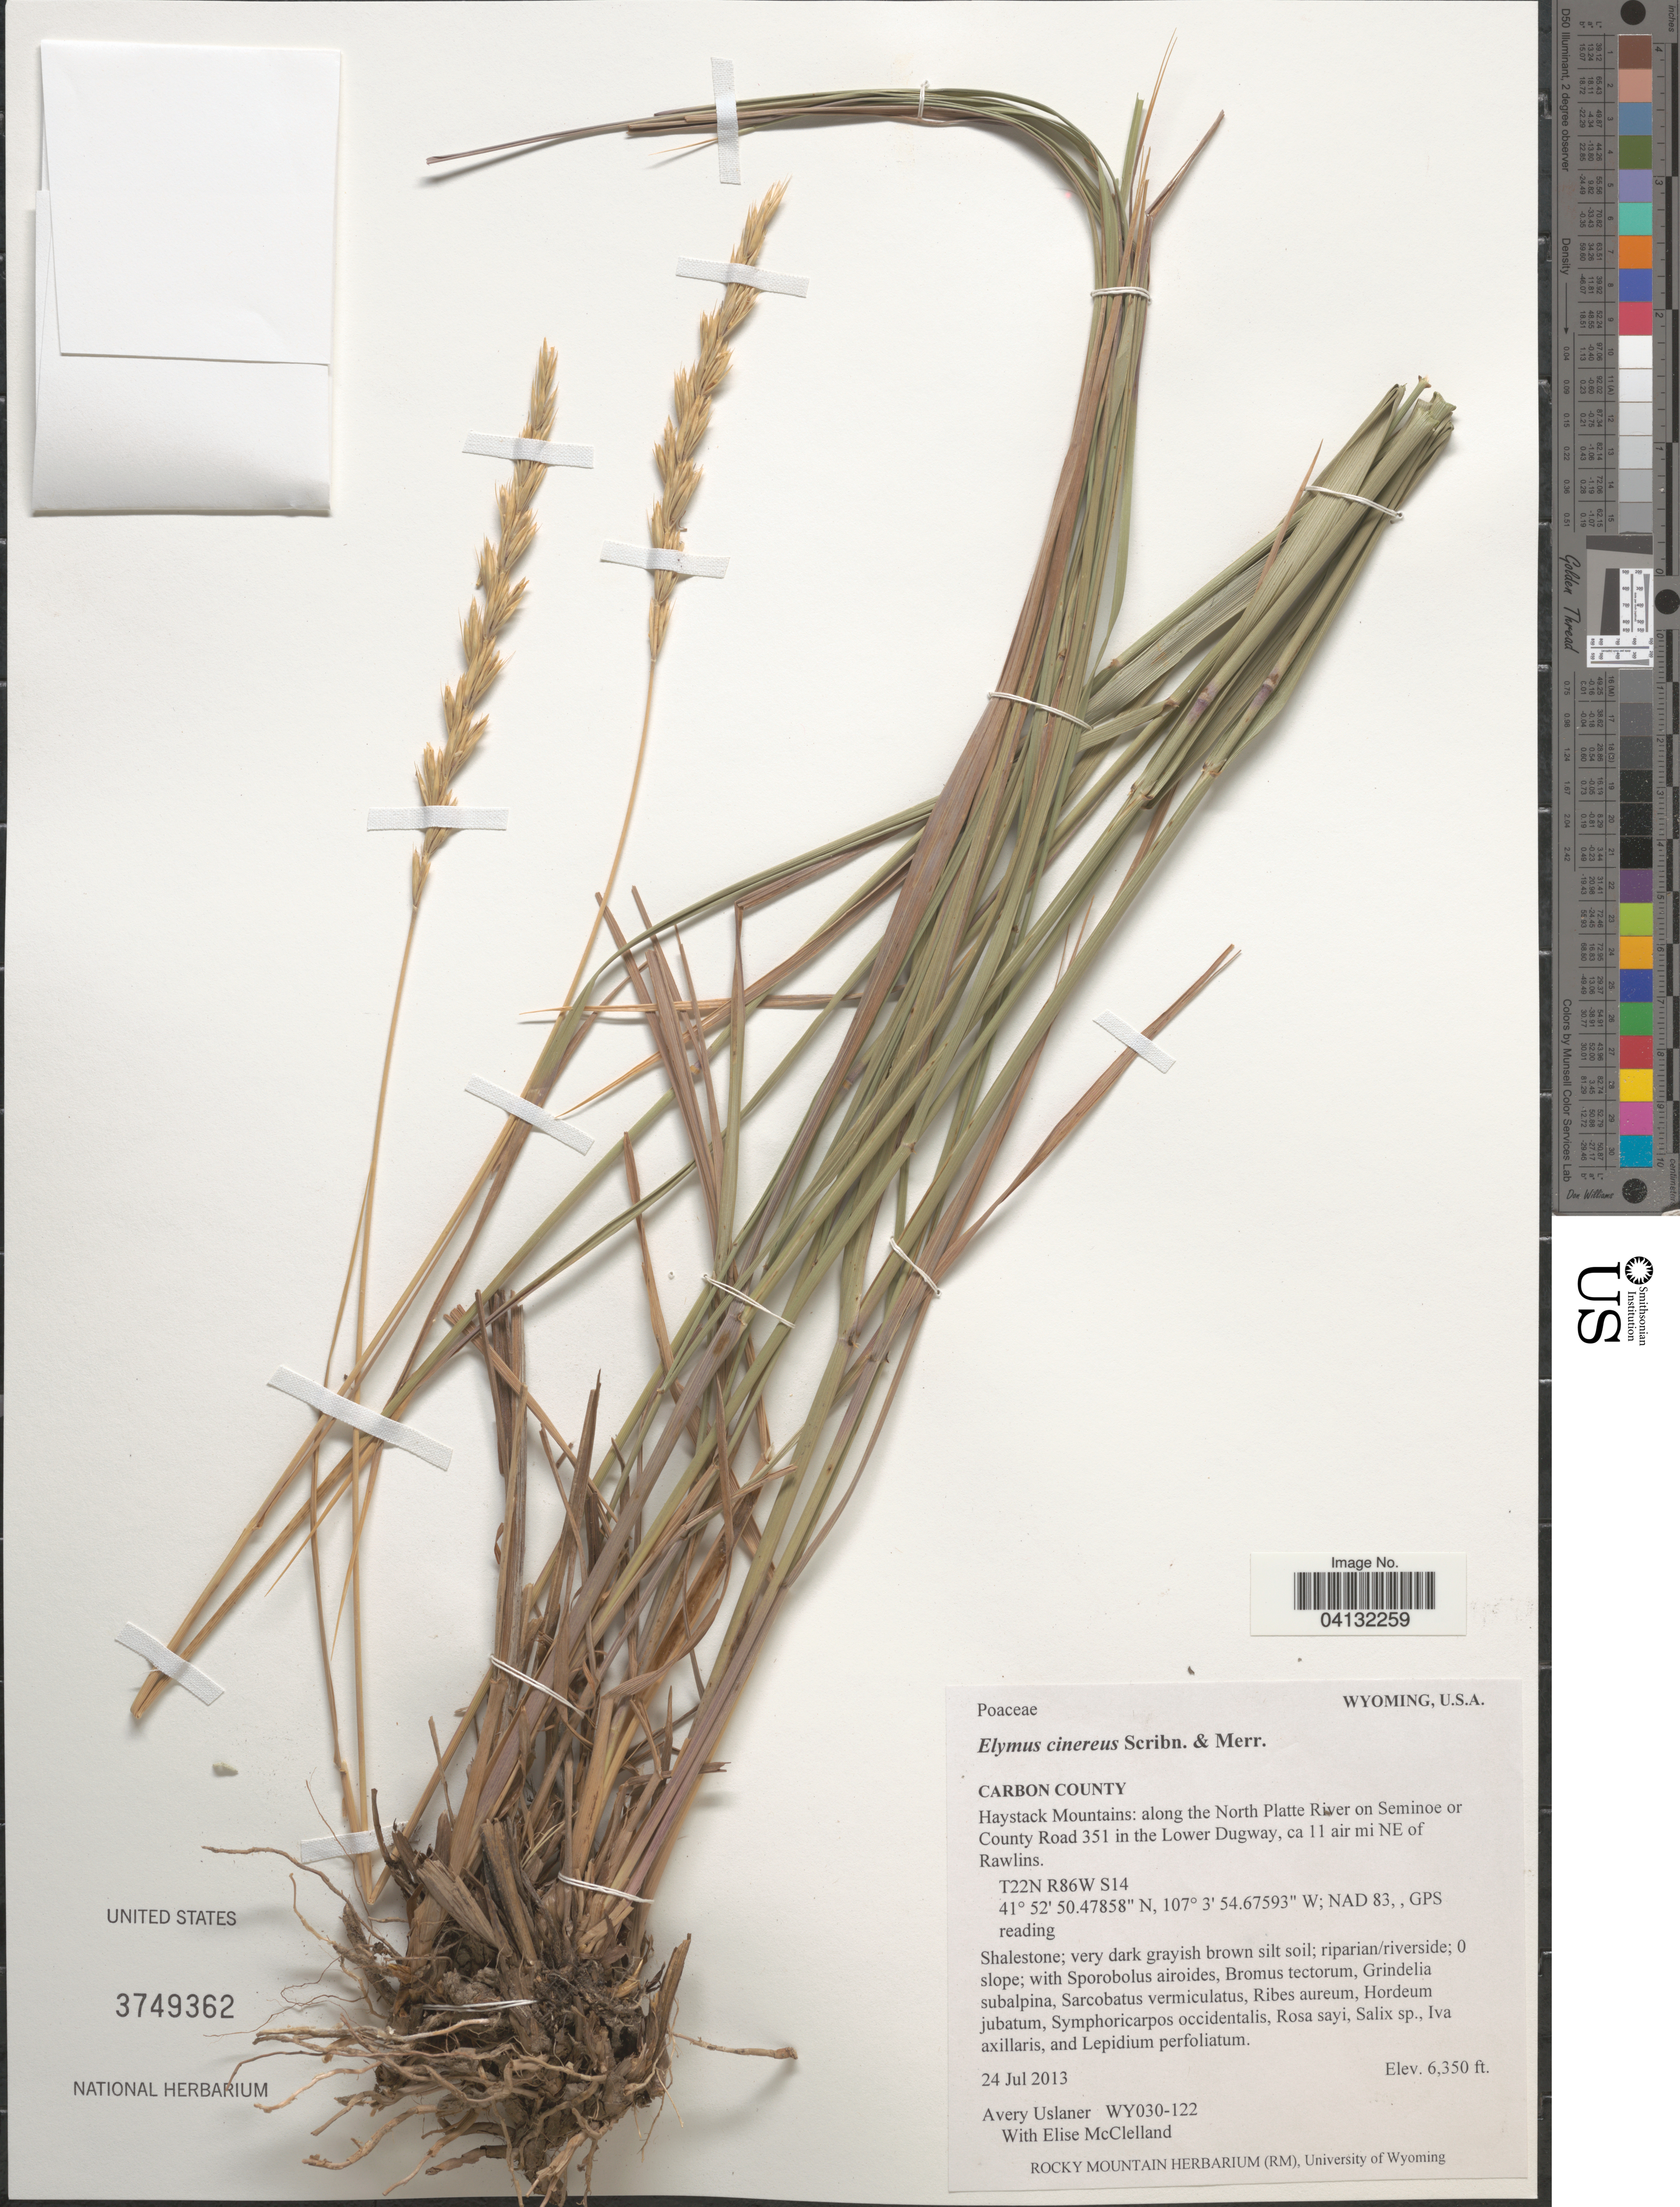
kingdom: Plantae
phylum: Tracheophyta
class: Liliopsida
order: Poales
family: Poaceae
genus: Elymus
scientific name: Elymus cinereus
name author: Scribn. & Merr.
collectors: A. Uslaner & E. McClelland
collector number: WY030-122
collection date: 2013-07-24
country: United States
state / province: Wyoming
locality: Carbon County. Haystack Mountains: along the North Platte River on Seminoe or County Road 351 in the Lower Dugway, ca 11 air mi NE of Rawlins. T22N R86W S14. NAD 83, , GPS reading.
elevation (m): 1935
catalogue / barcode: US 3749362